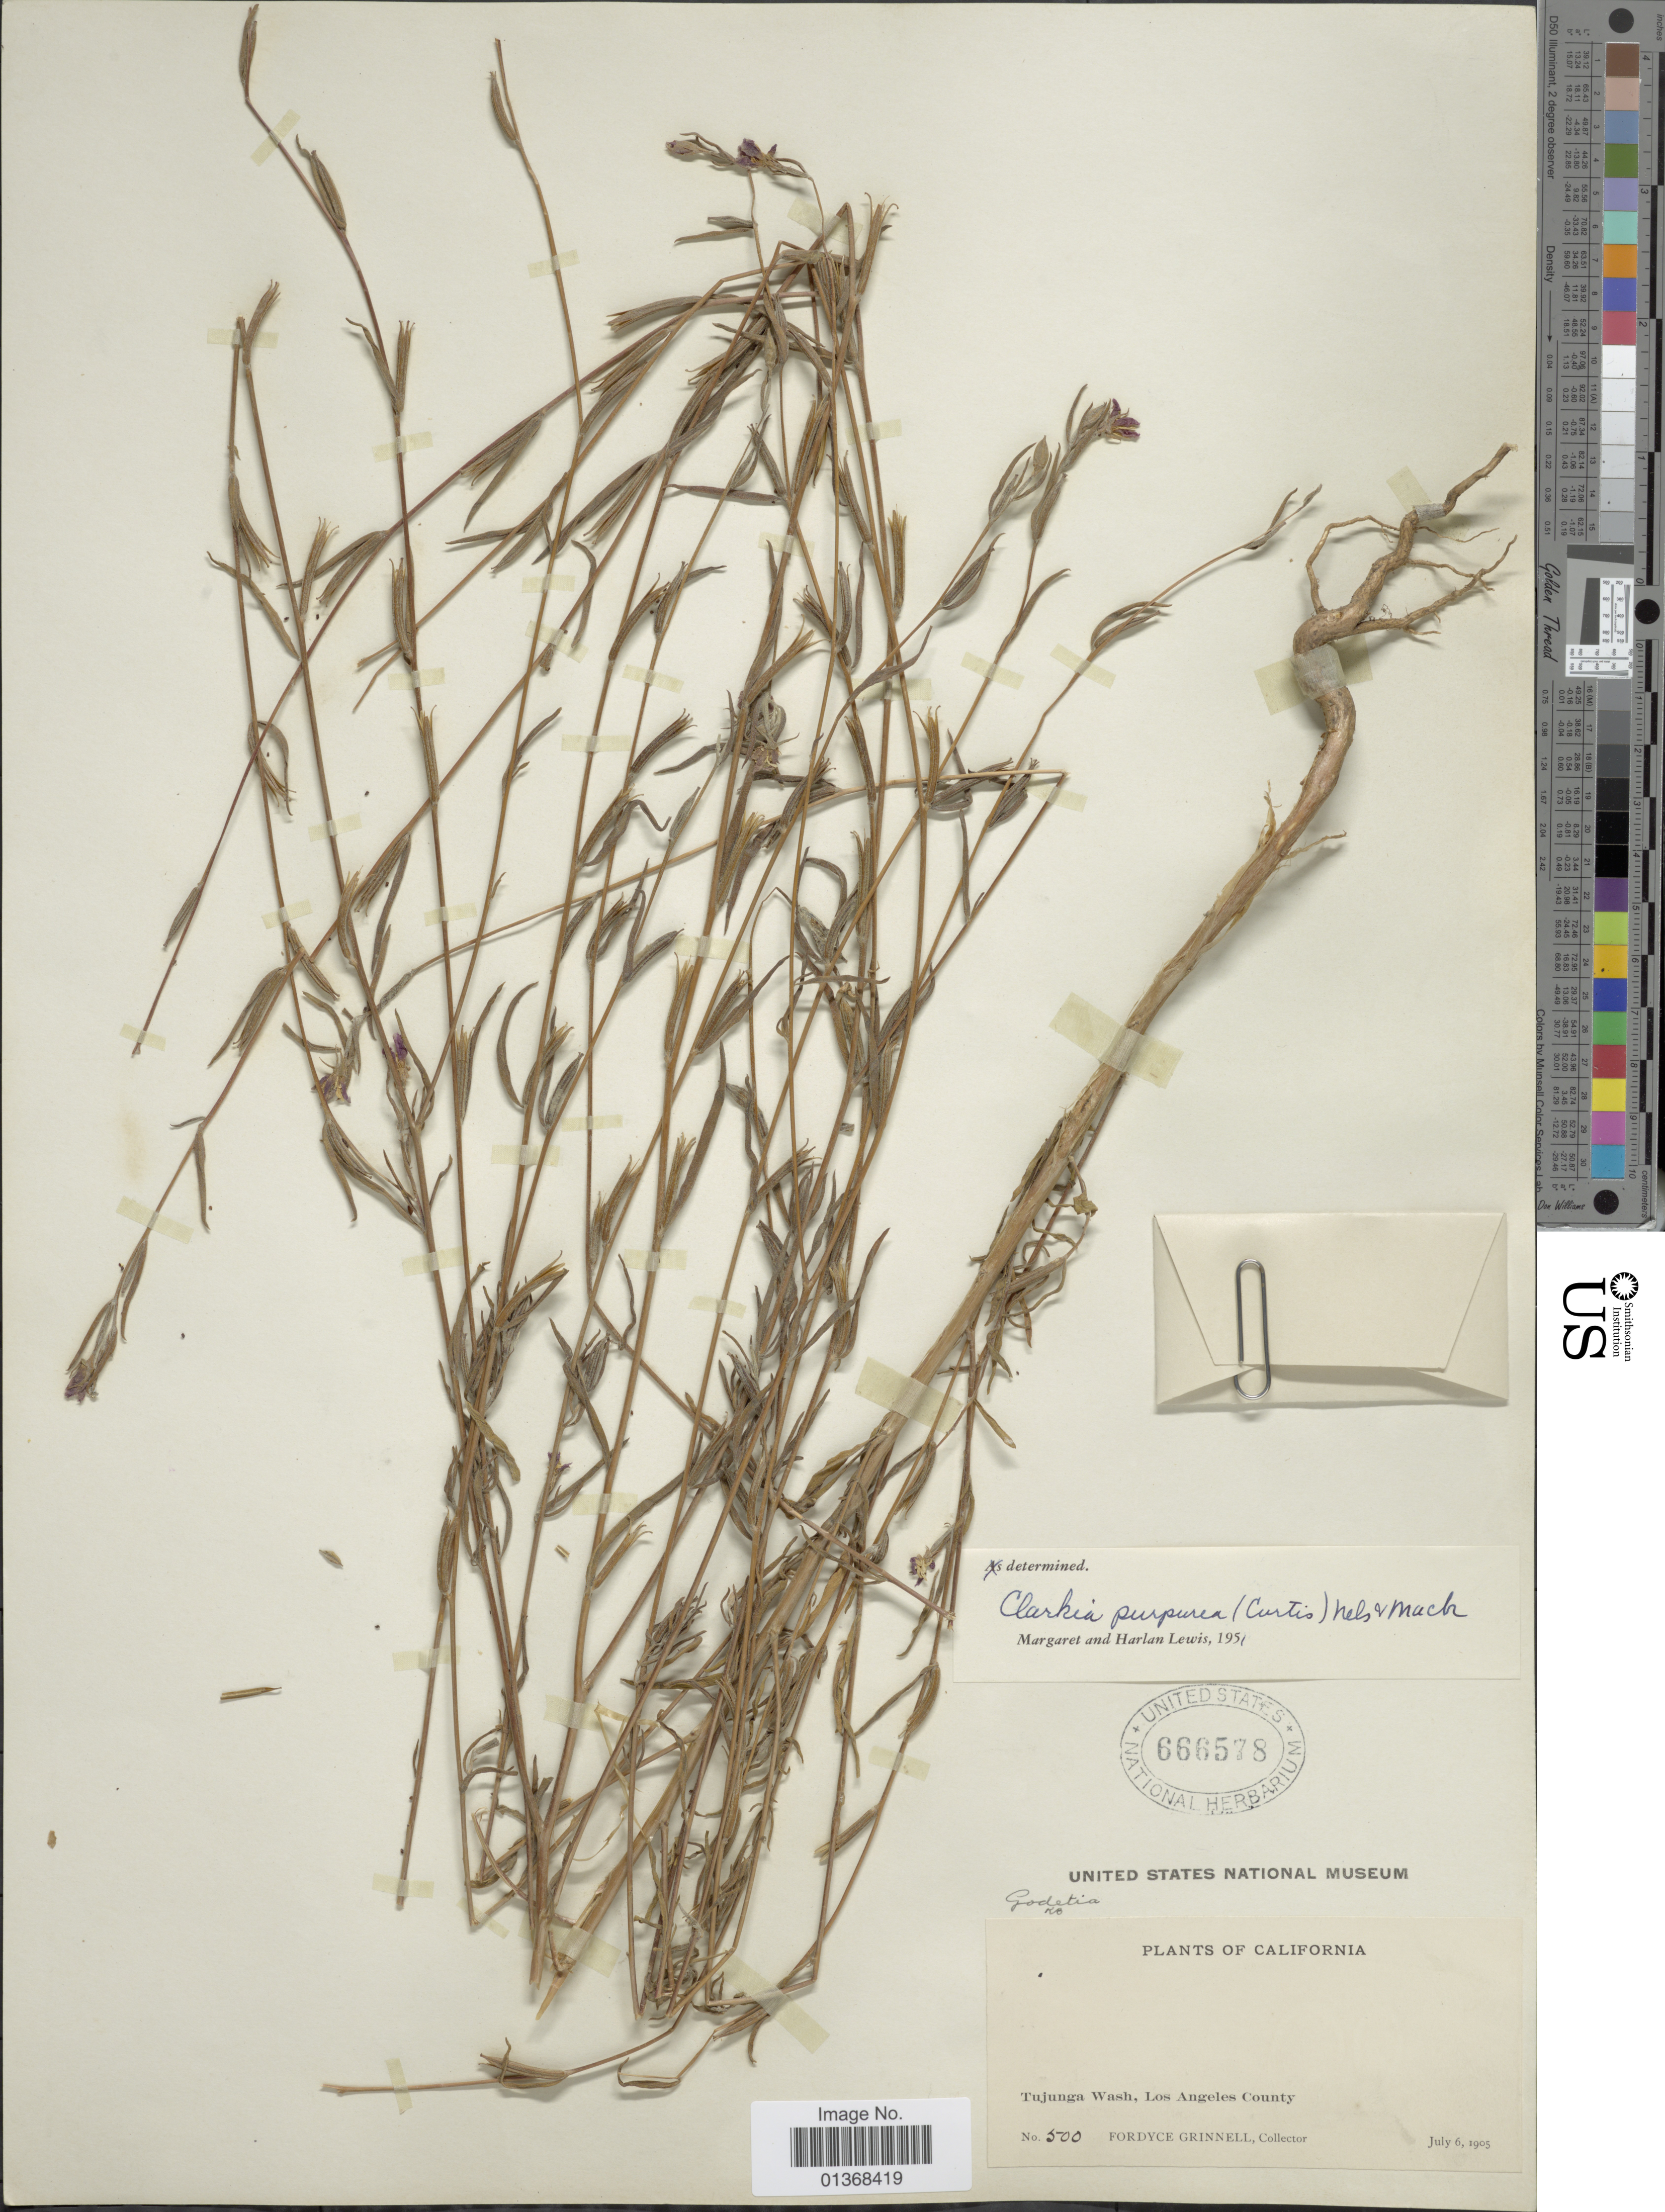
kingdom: Plantae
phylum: Tracheophyta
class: Magnoliopsida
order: Myrtales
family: Onagraceae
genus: Clarkia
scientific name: Clarkia purpurea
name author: (Curtis) A. Nelson & J.F. Macbr.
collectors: F. Grinnell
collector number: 500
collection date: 1905-07-06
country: United States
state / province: California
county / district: Los Angeles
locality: Tujunga Wash, Los Angeles County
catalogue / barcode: US 666578